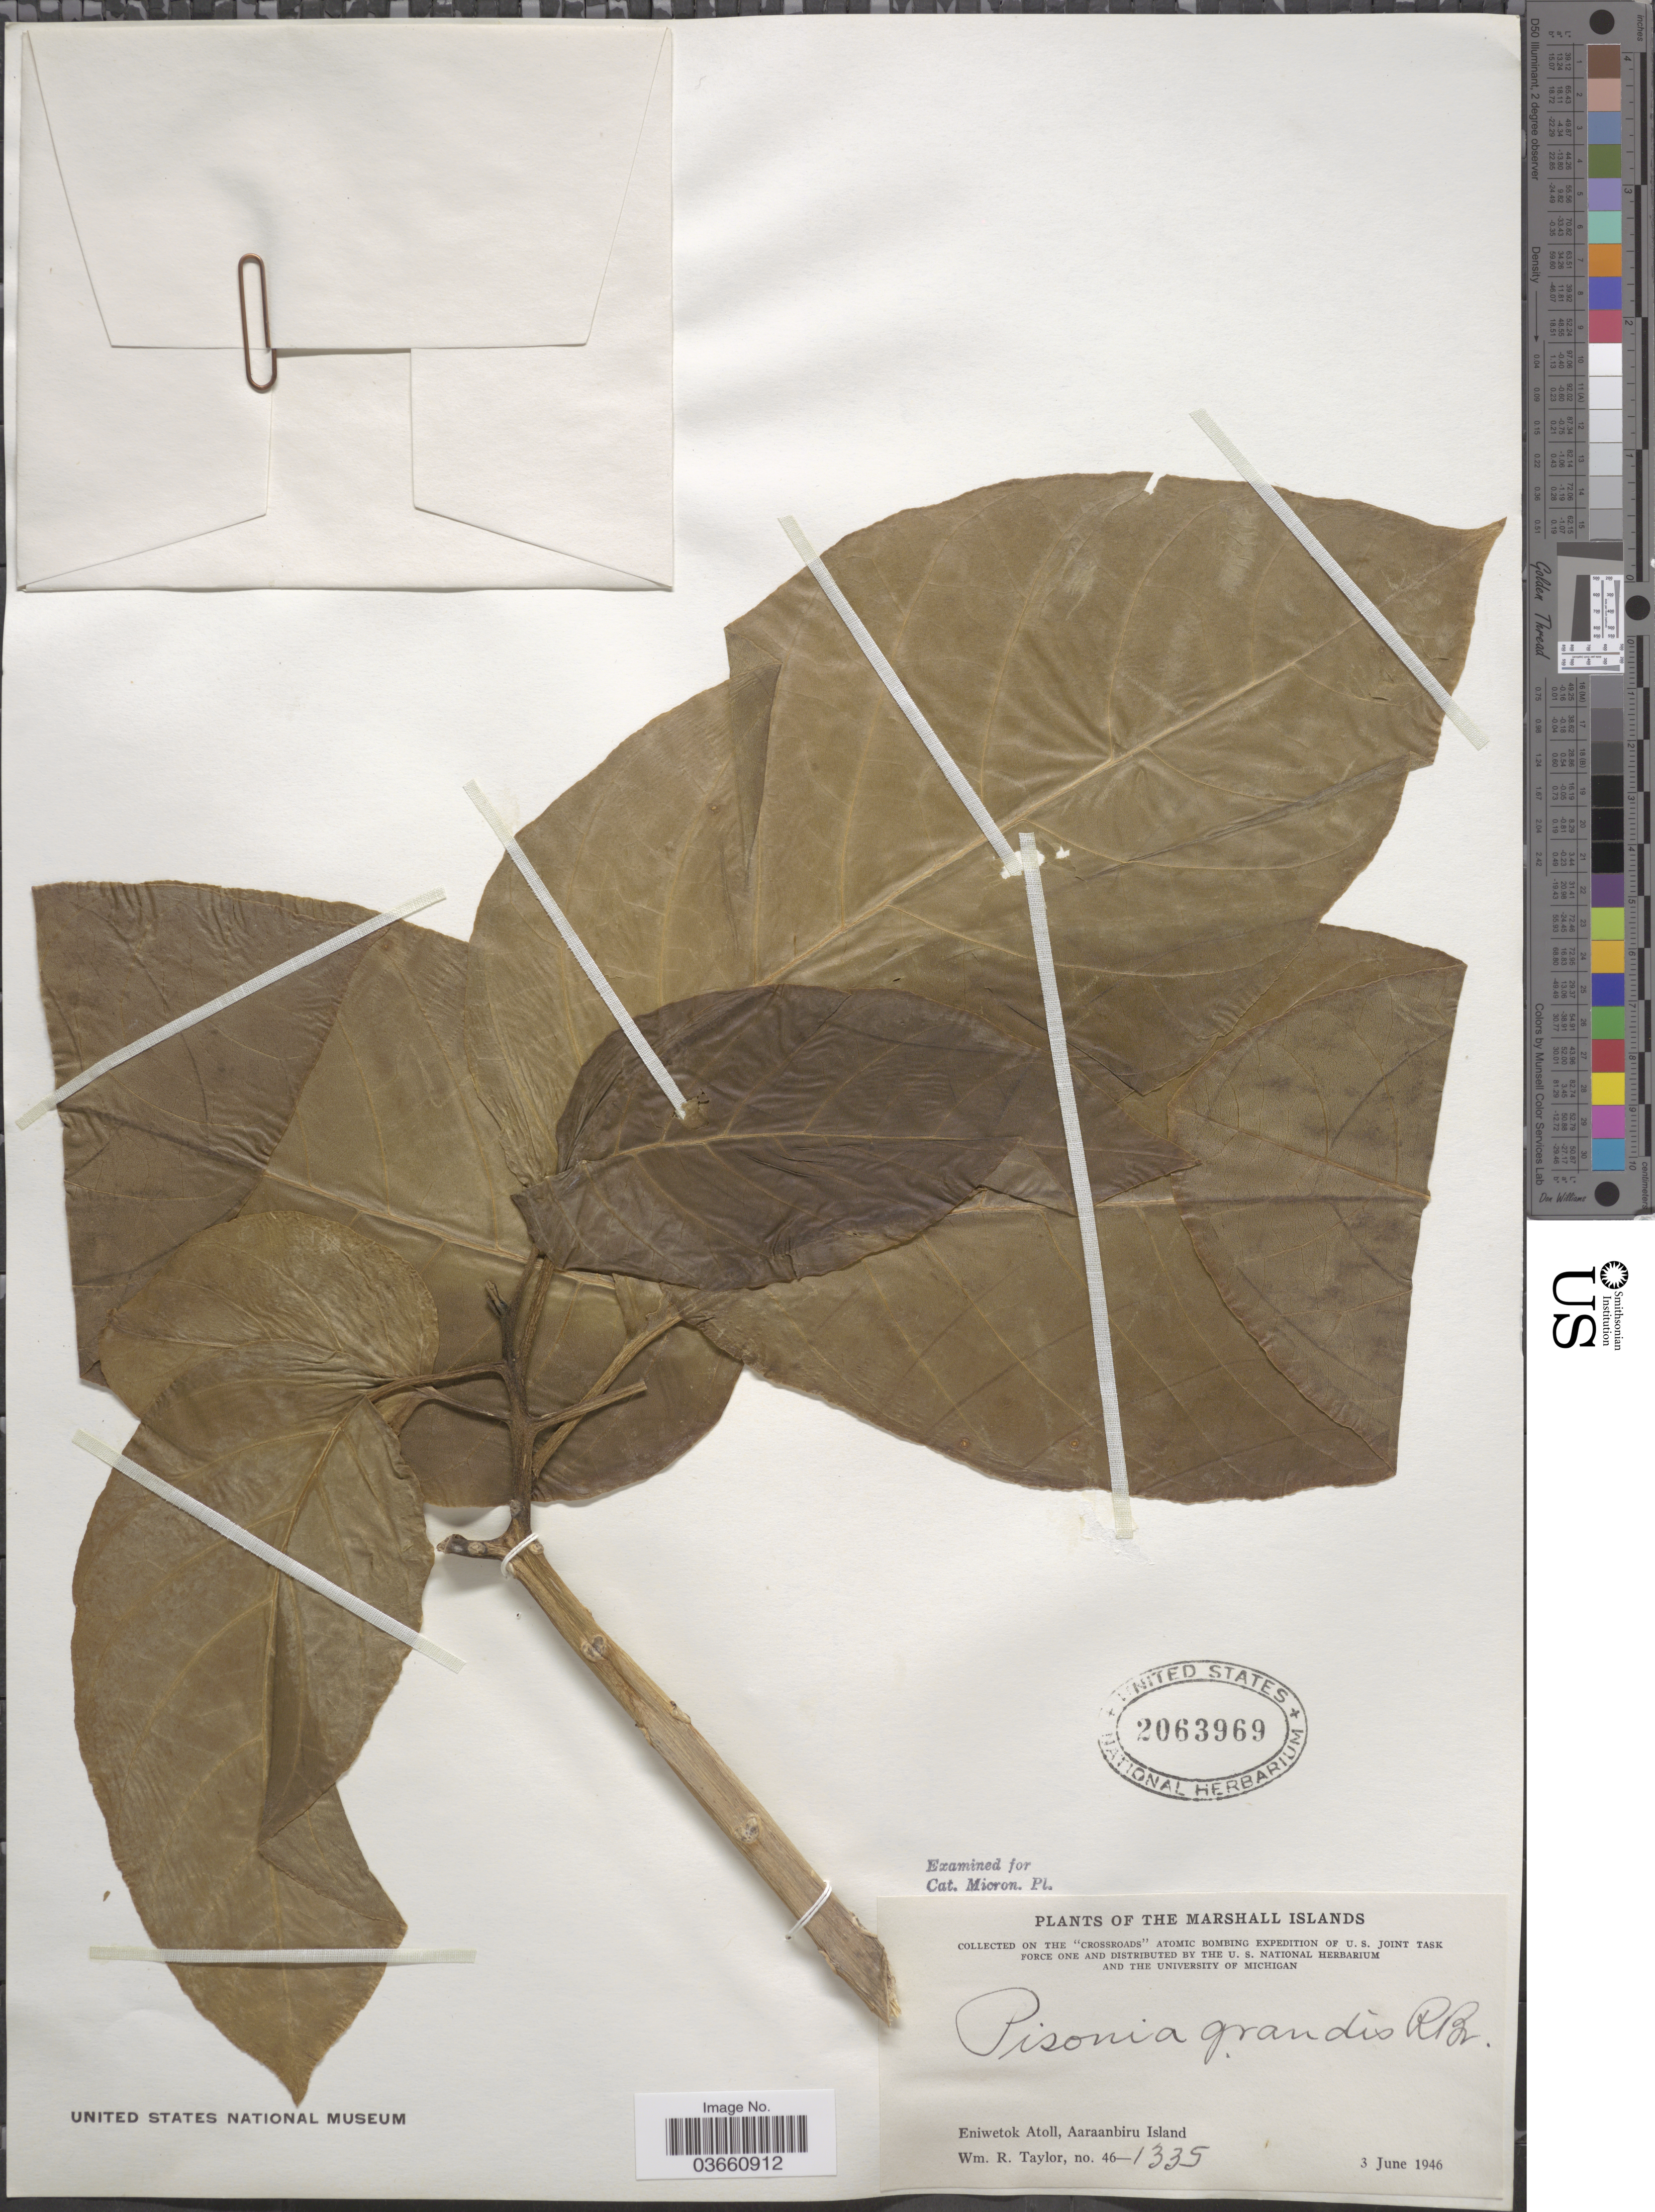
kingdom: Plantae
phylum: Tracheophyta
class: Magnoliopsida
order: Caryophyllales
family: Nyctaginaceae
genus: Pisonia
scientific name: Pisonia grandis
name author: R. Br.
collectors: W. R. Taylor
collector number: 46-1339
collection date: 1946-06-03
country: Marshall Islands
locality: Eniwetok Atoll, Aaraanbiru Island.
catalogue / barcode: US 2063969